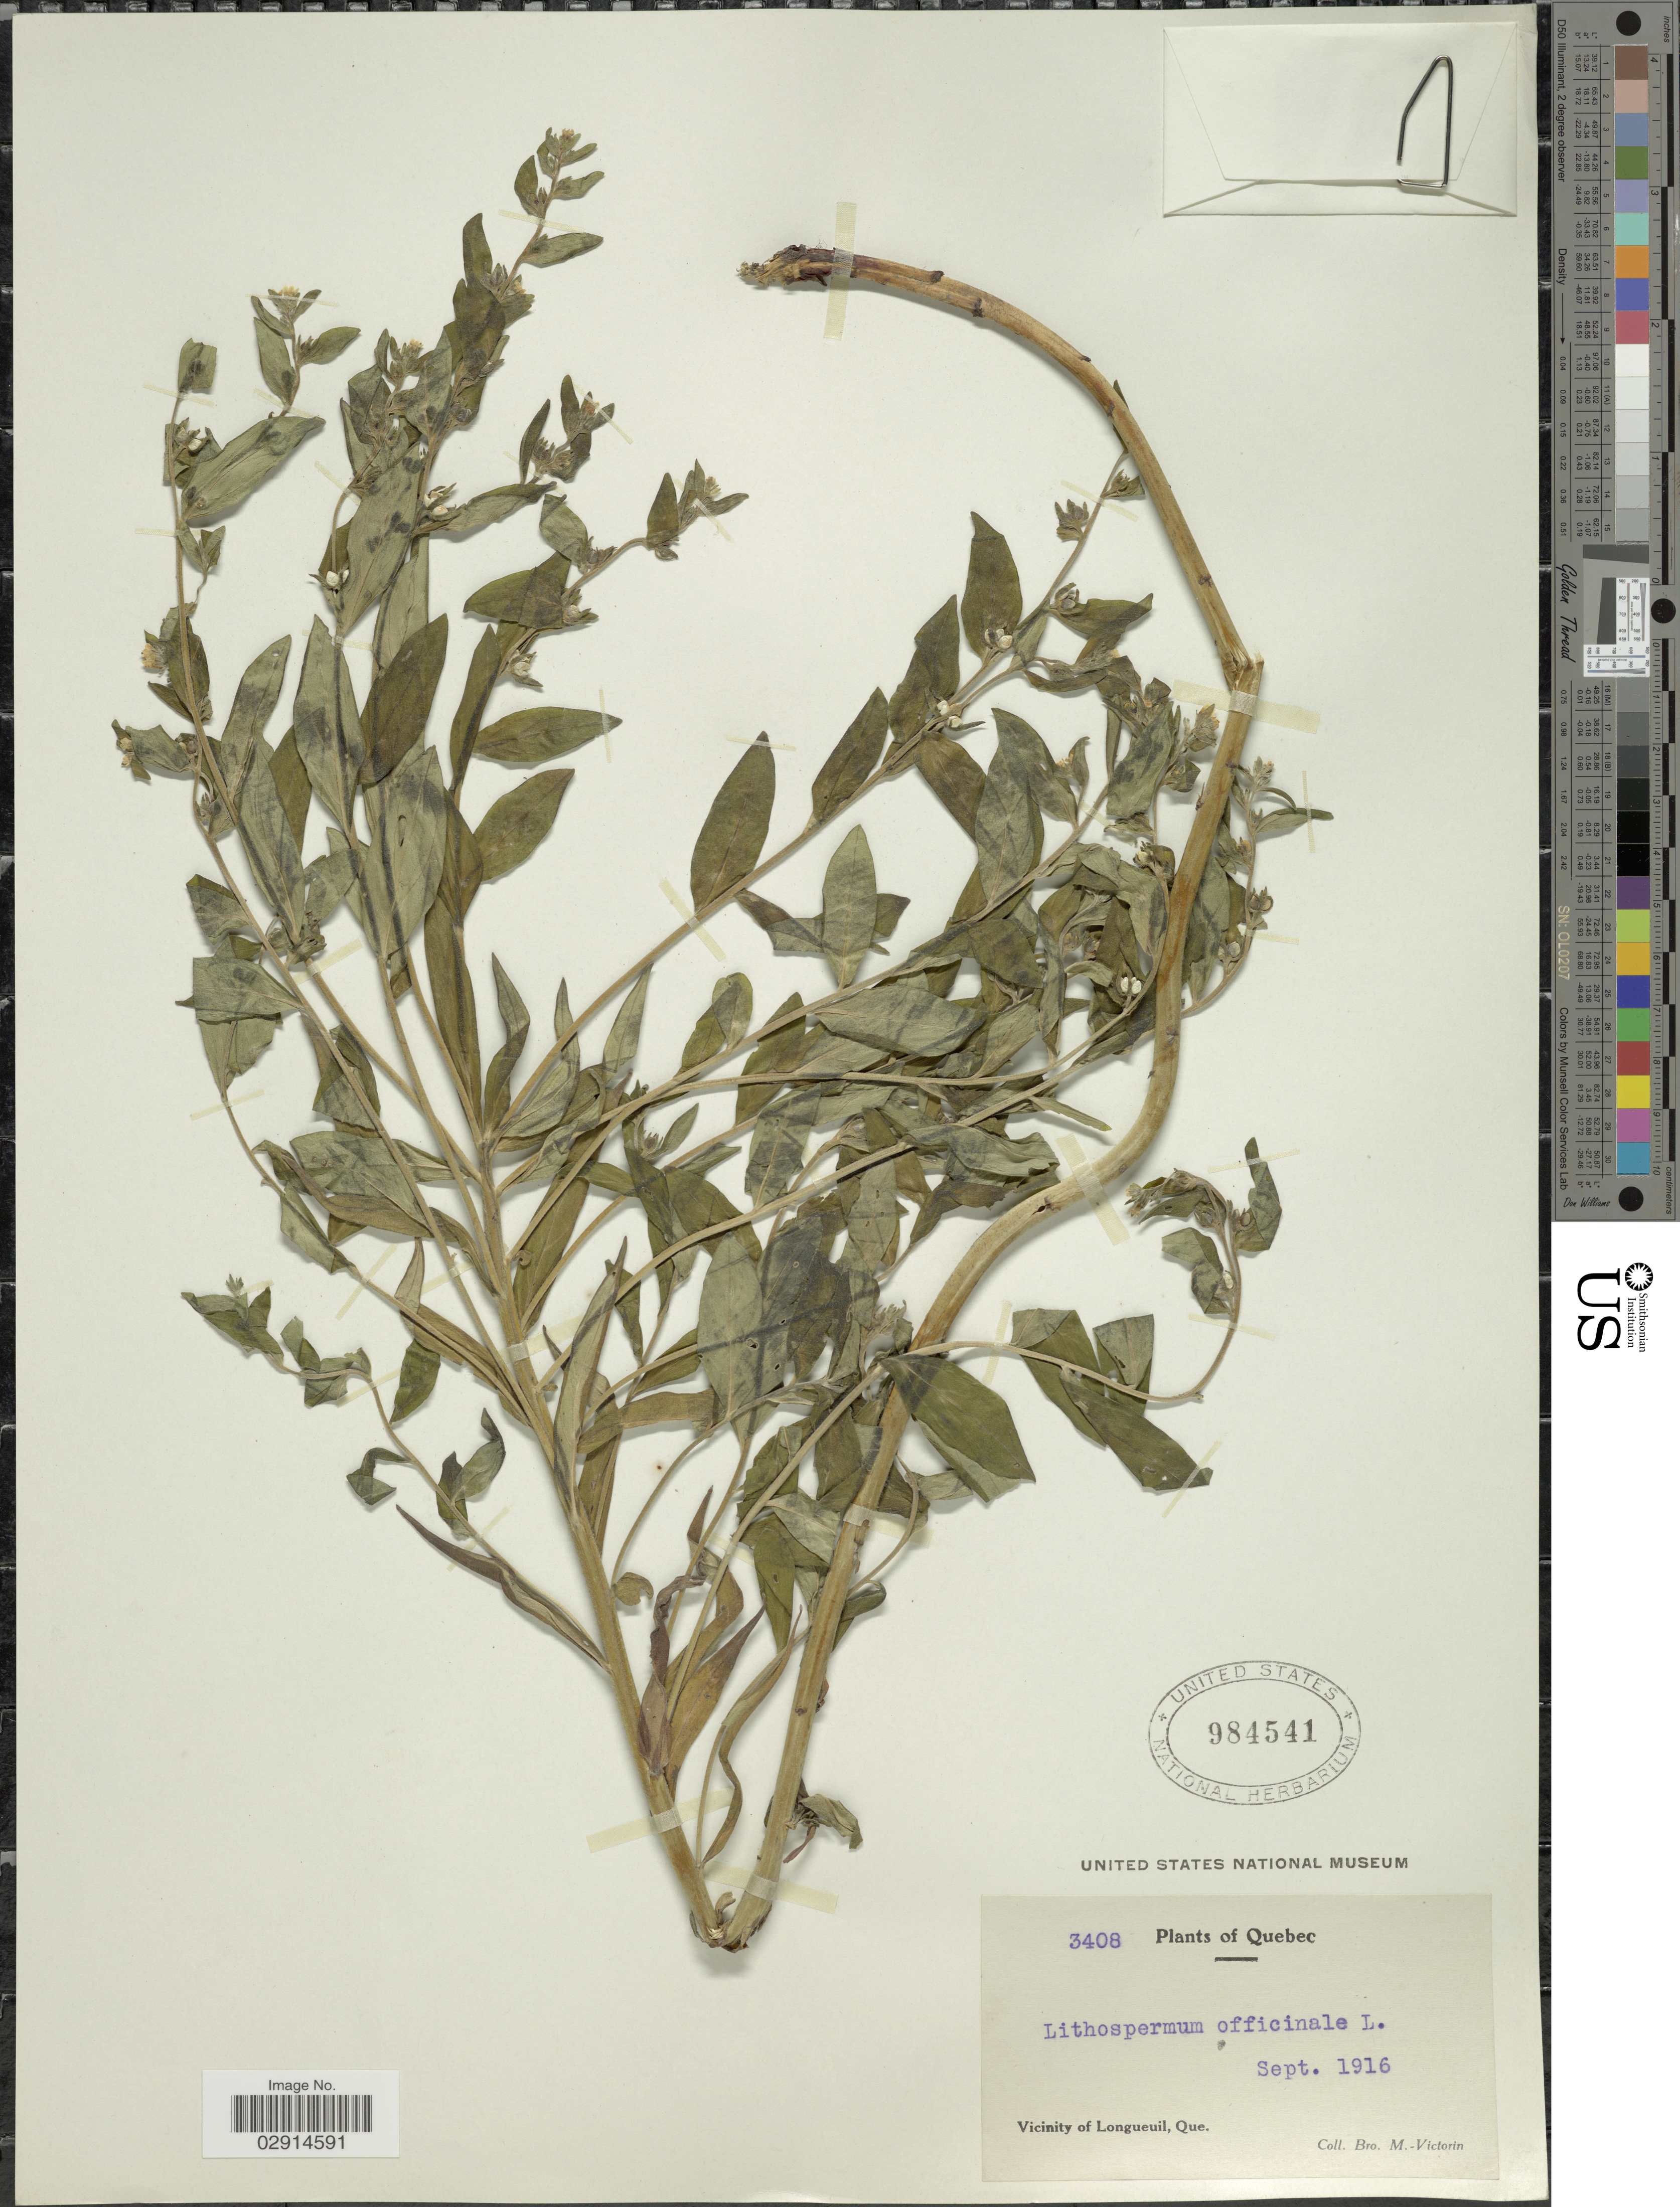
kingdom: Plantae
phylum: Tracheophyta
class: Magnoliopsida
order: Boraginales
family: Boraginaceae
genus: Lithospermum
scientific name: Lithospermum officinale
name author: L.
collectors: Fr. Marie-Victorin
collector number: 3408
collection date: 1916-09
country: Canada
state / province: Quebec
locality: Vicinity of Longueuil.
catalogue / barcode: US 984541